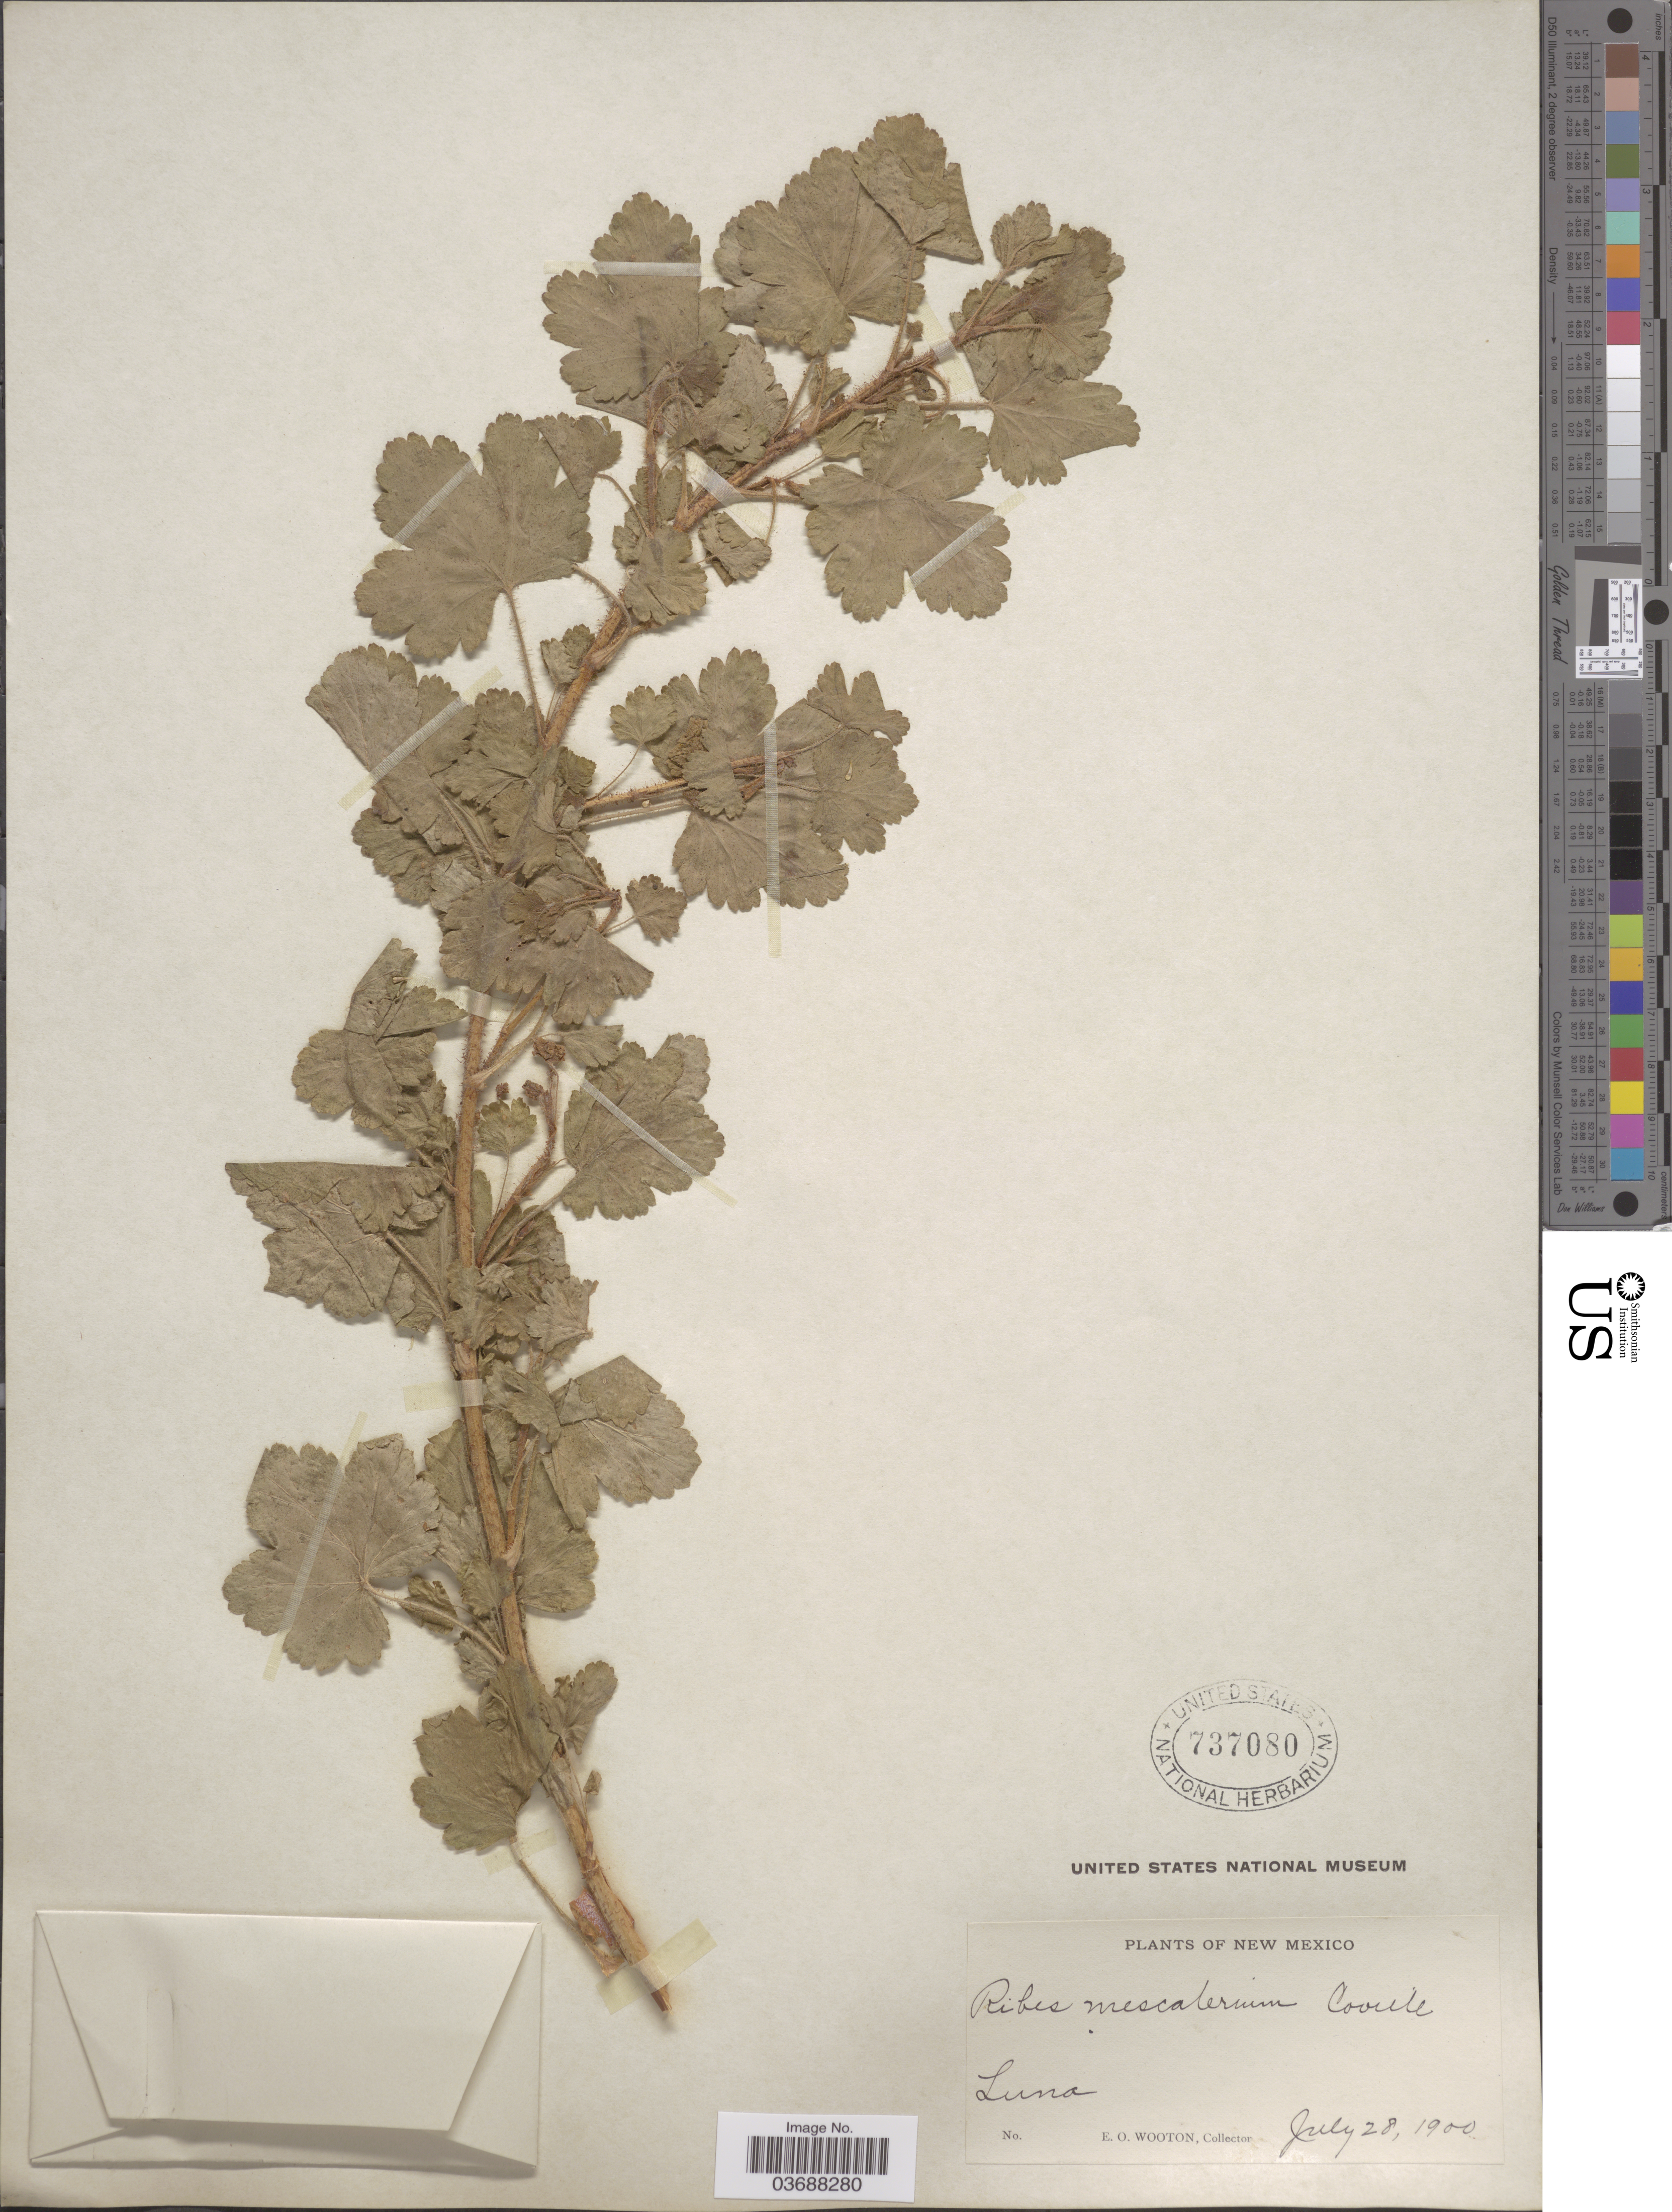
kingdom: Plantae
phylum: Tracheophyta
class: Magnoliopsida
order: Saxifragales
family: Grossulariaceae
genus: Ribes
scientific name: Ribes mescalerium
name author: Coville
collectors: E. O. Wooton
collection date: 1900-07-28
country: United States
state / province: New Mexico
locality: Luna.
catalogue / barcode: US 737080